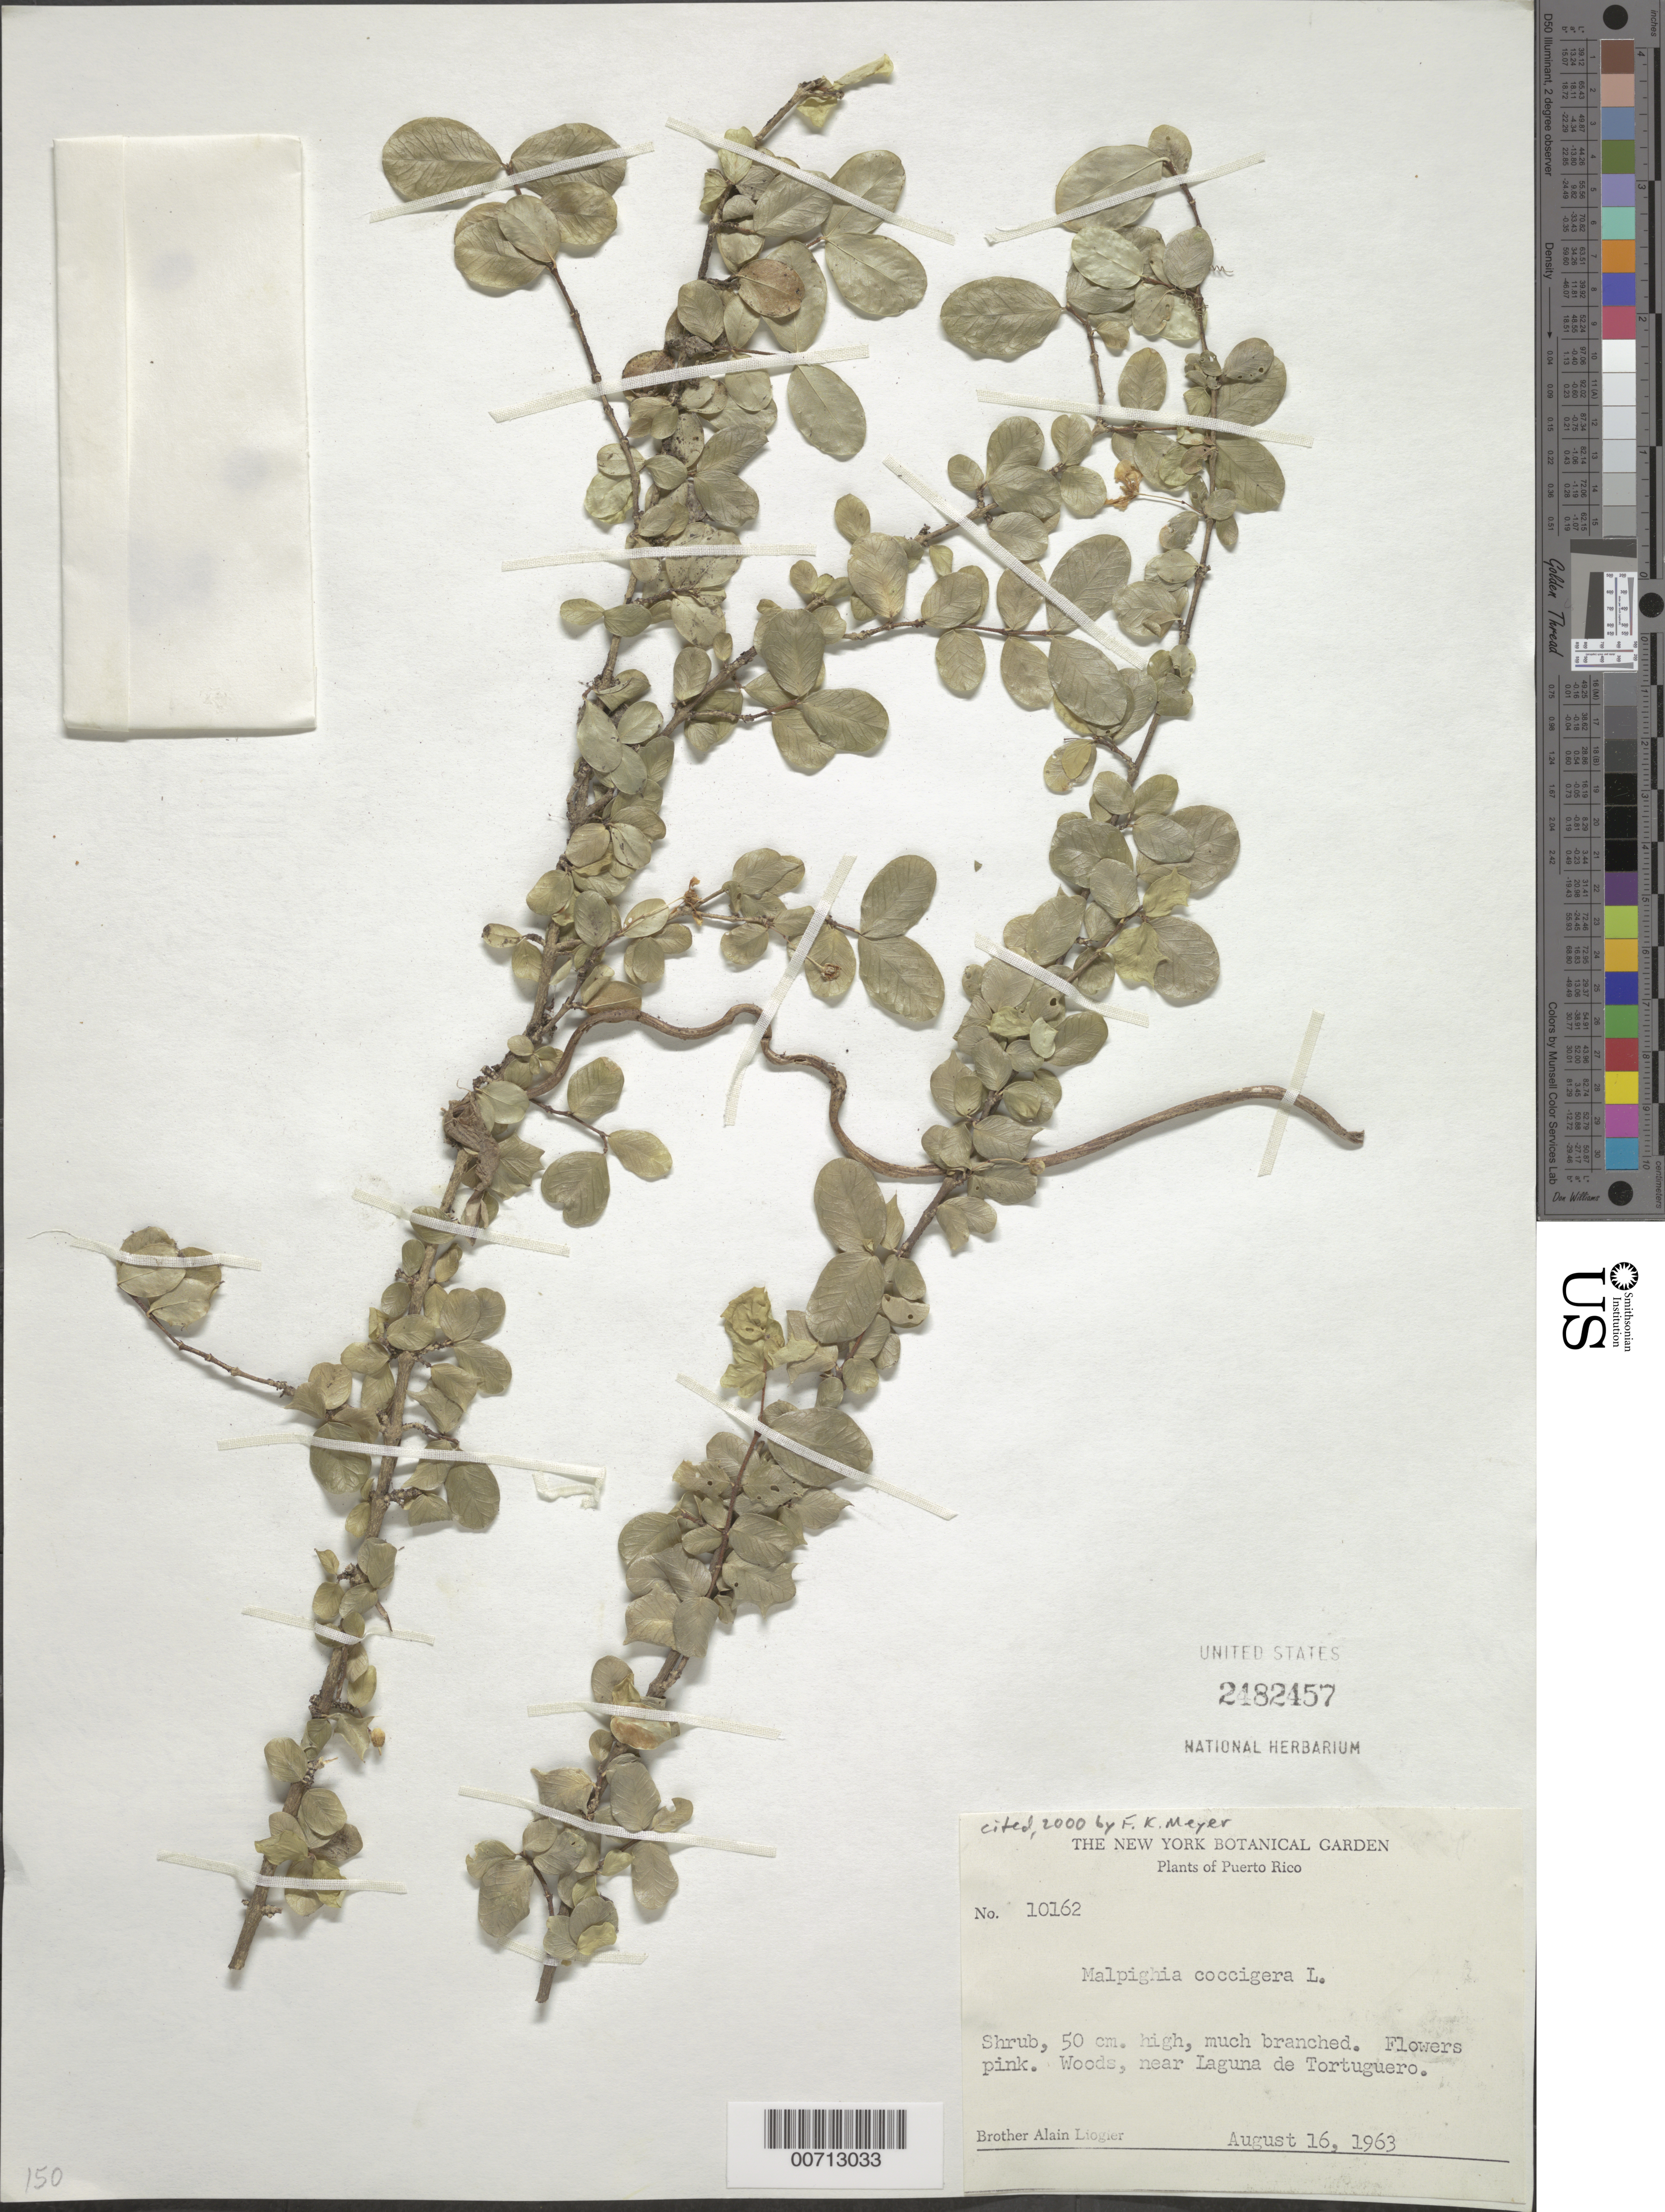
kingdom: Plantae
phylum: Tracheophyta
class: Magnoliopsida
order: Malpighiales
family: Malpighiaceae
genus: Malpighia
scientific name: Malpighia coccigera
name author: L.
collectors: A. H. Liogier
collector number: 10162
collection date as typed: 16 Aug 1963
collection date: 1963-08-16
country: Puerto Rico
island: Greater Antilles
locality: Laguna de Tortuguero, near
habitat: Woods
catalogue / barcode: US 2482457